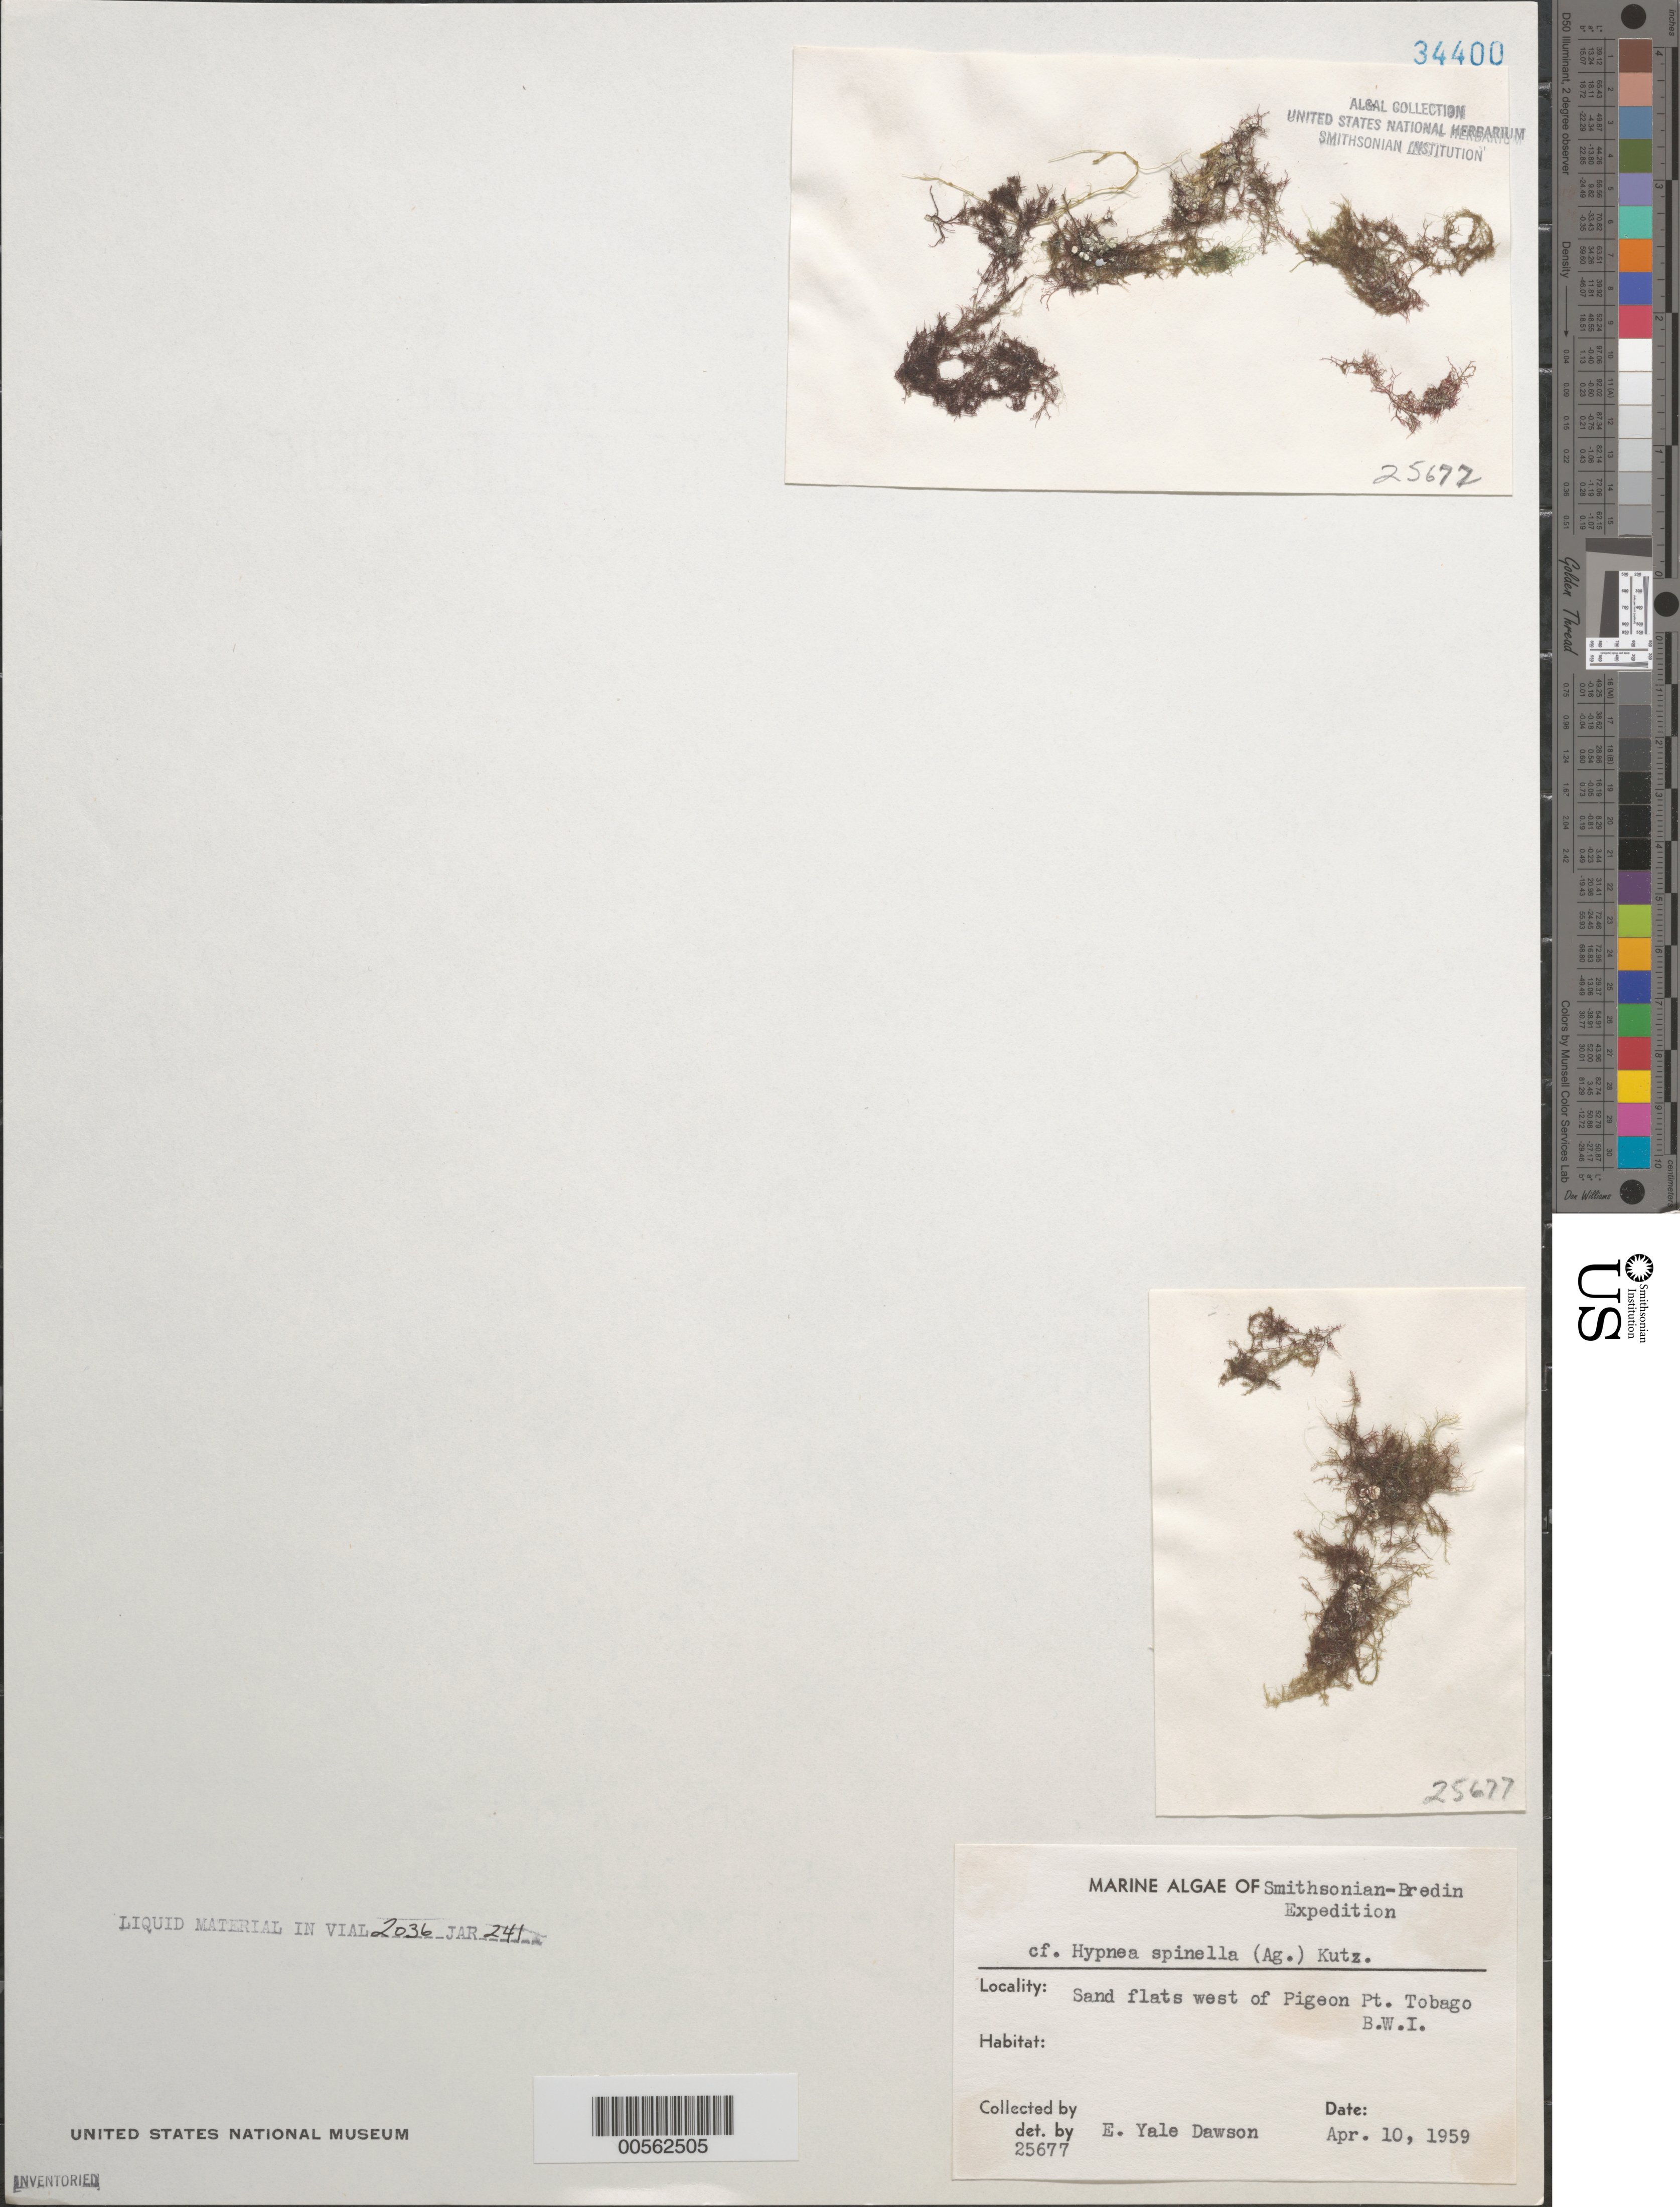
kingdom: Plantae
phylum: Rhodophyta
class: Florideophyceae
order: Gigartinales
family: Cystocloniaceae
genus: Hypnea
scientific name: Hypnea spinella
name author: (C. Agardh) Kütz.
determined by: Dawson, E. Y.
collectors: E. Y. Dawson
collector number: EYD 25677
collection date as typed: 10 Apr 1959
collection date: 1959-04-10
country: Trinidad and Tobago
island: Tobago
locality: West of Pigeon Point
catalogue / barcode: US 34400